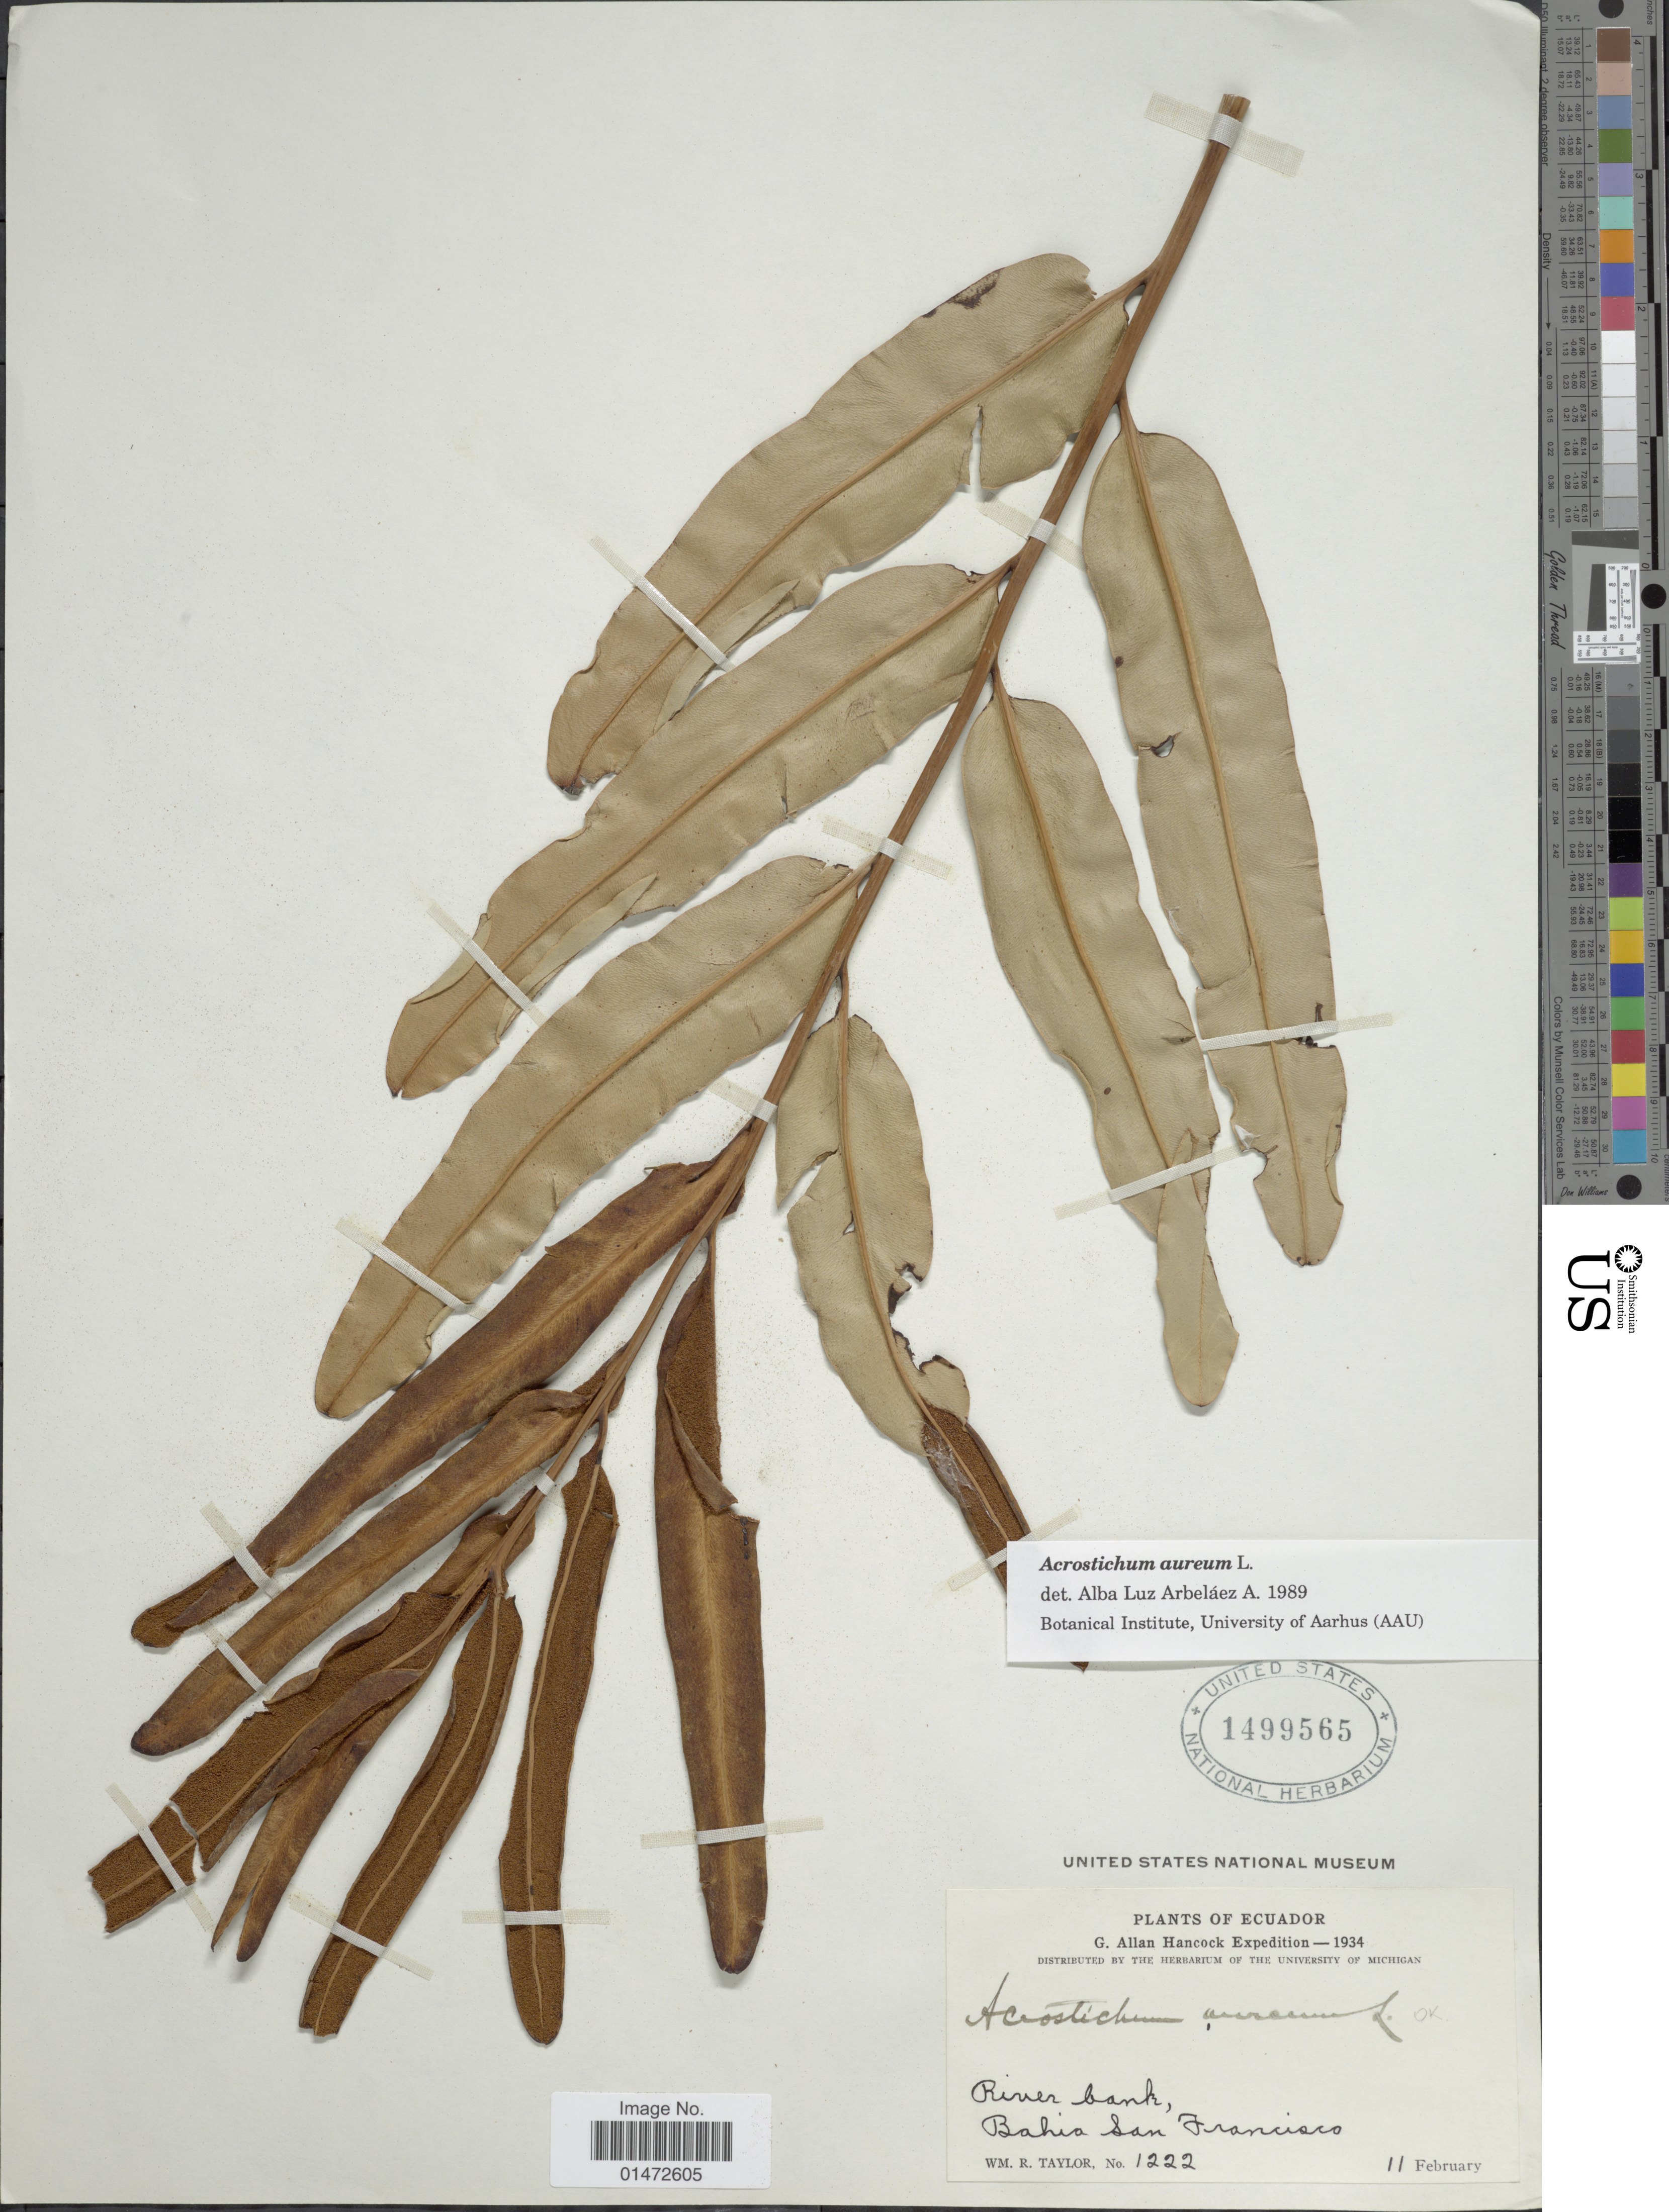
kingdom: Plantae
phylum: Tracheophyta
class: Polypodiopsida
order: Polypodiales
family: Pteridaceae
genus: Acrostichum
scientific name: Acrostichum aureum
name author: L.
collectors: W. R. Taylor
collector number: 1222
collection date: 1934-02-11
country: Ecuador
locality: River bank, Bahia San Francisco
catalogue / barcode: US 1499565